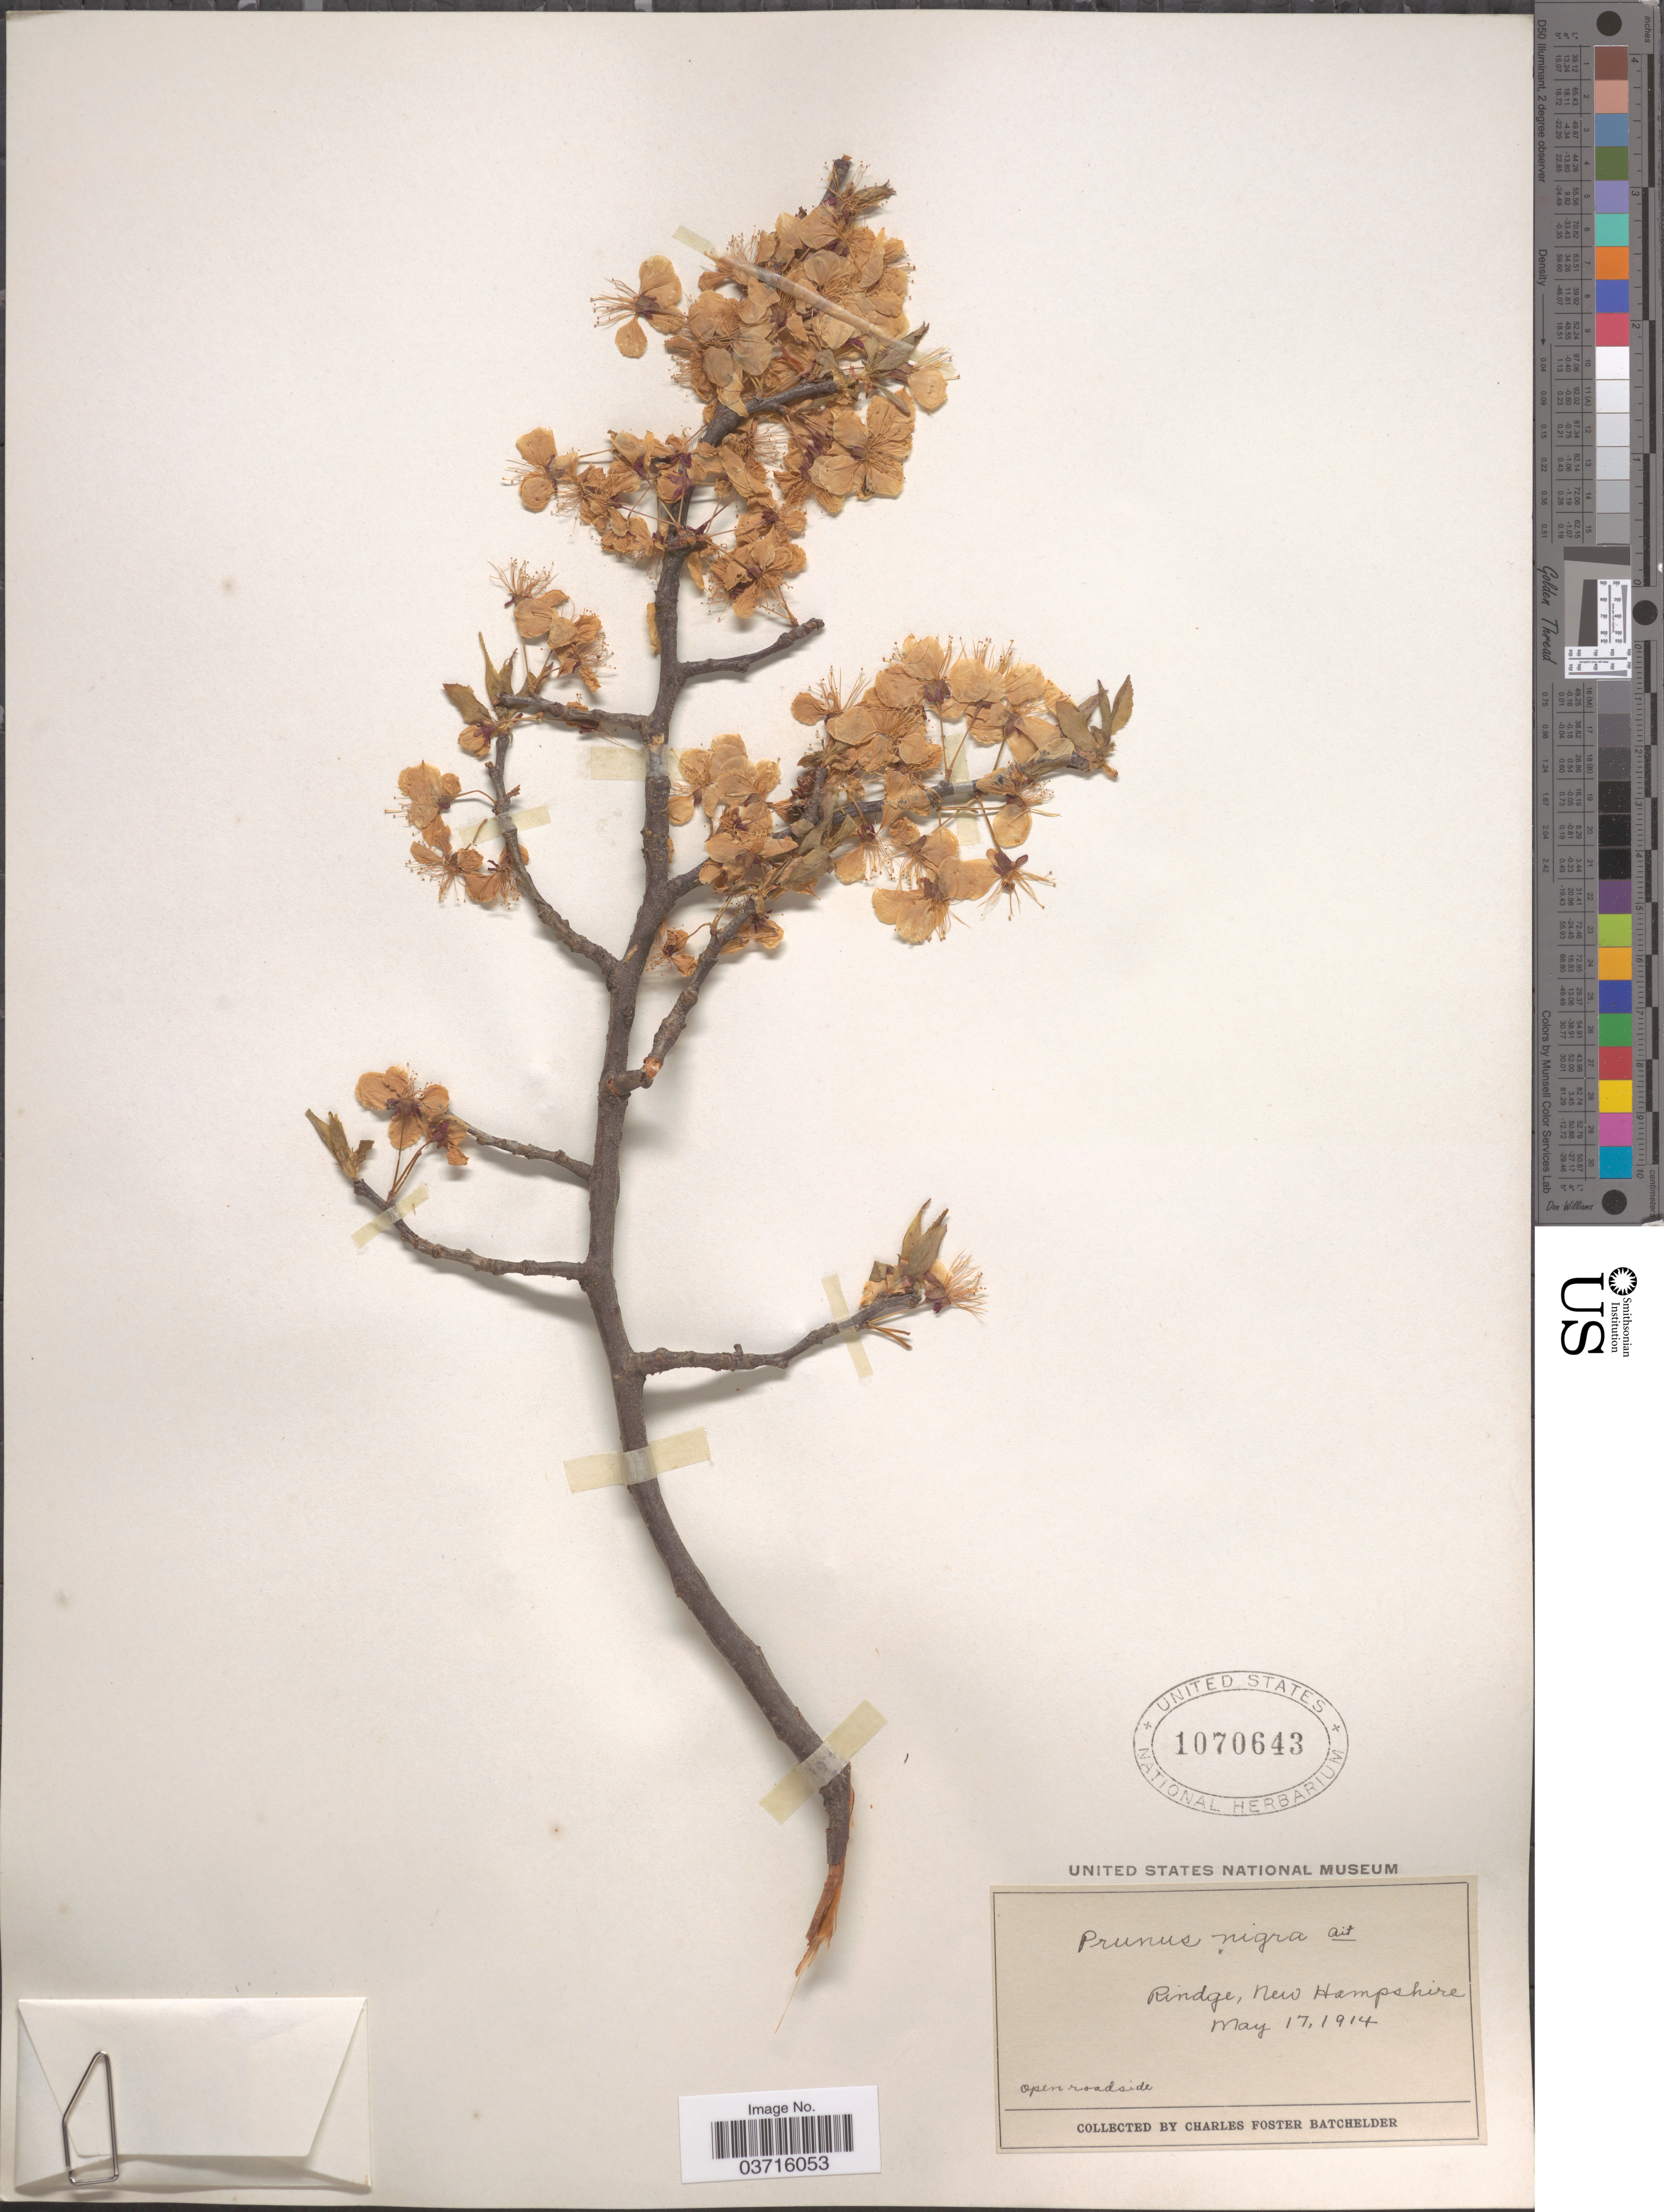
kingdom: Plantae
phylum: Tracheophyta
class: Magnoliopsida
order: Rosales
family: Rosaceae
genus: Prunus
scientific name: Prunus nigra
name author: Wight & Hedrick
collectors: C. Batchelder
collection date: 1914-05-17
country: United States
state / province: New Hampshire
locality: Rindge.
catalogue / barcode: US 1070643